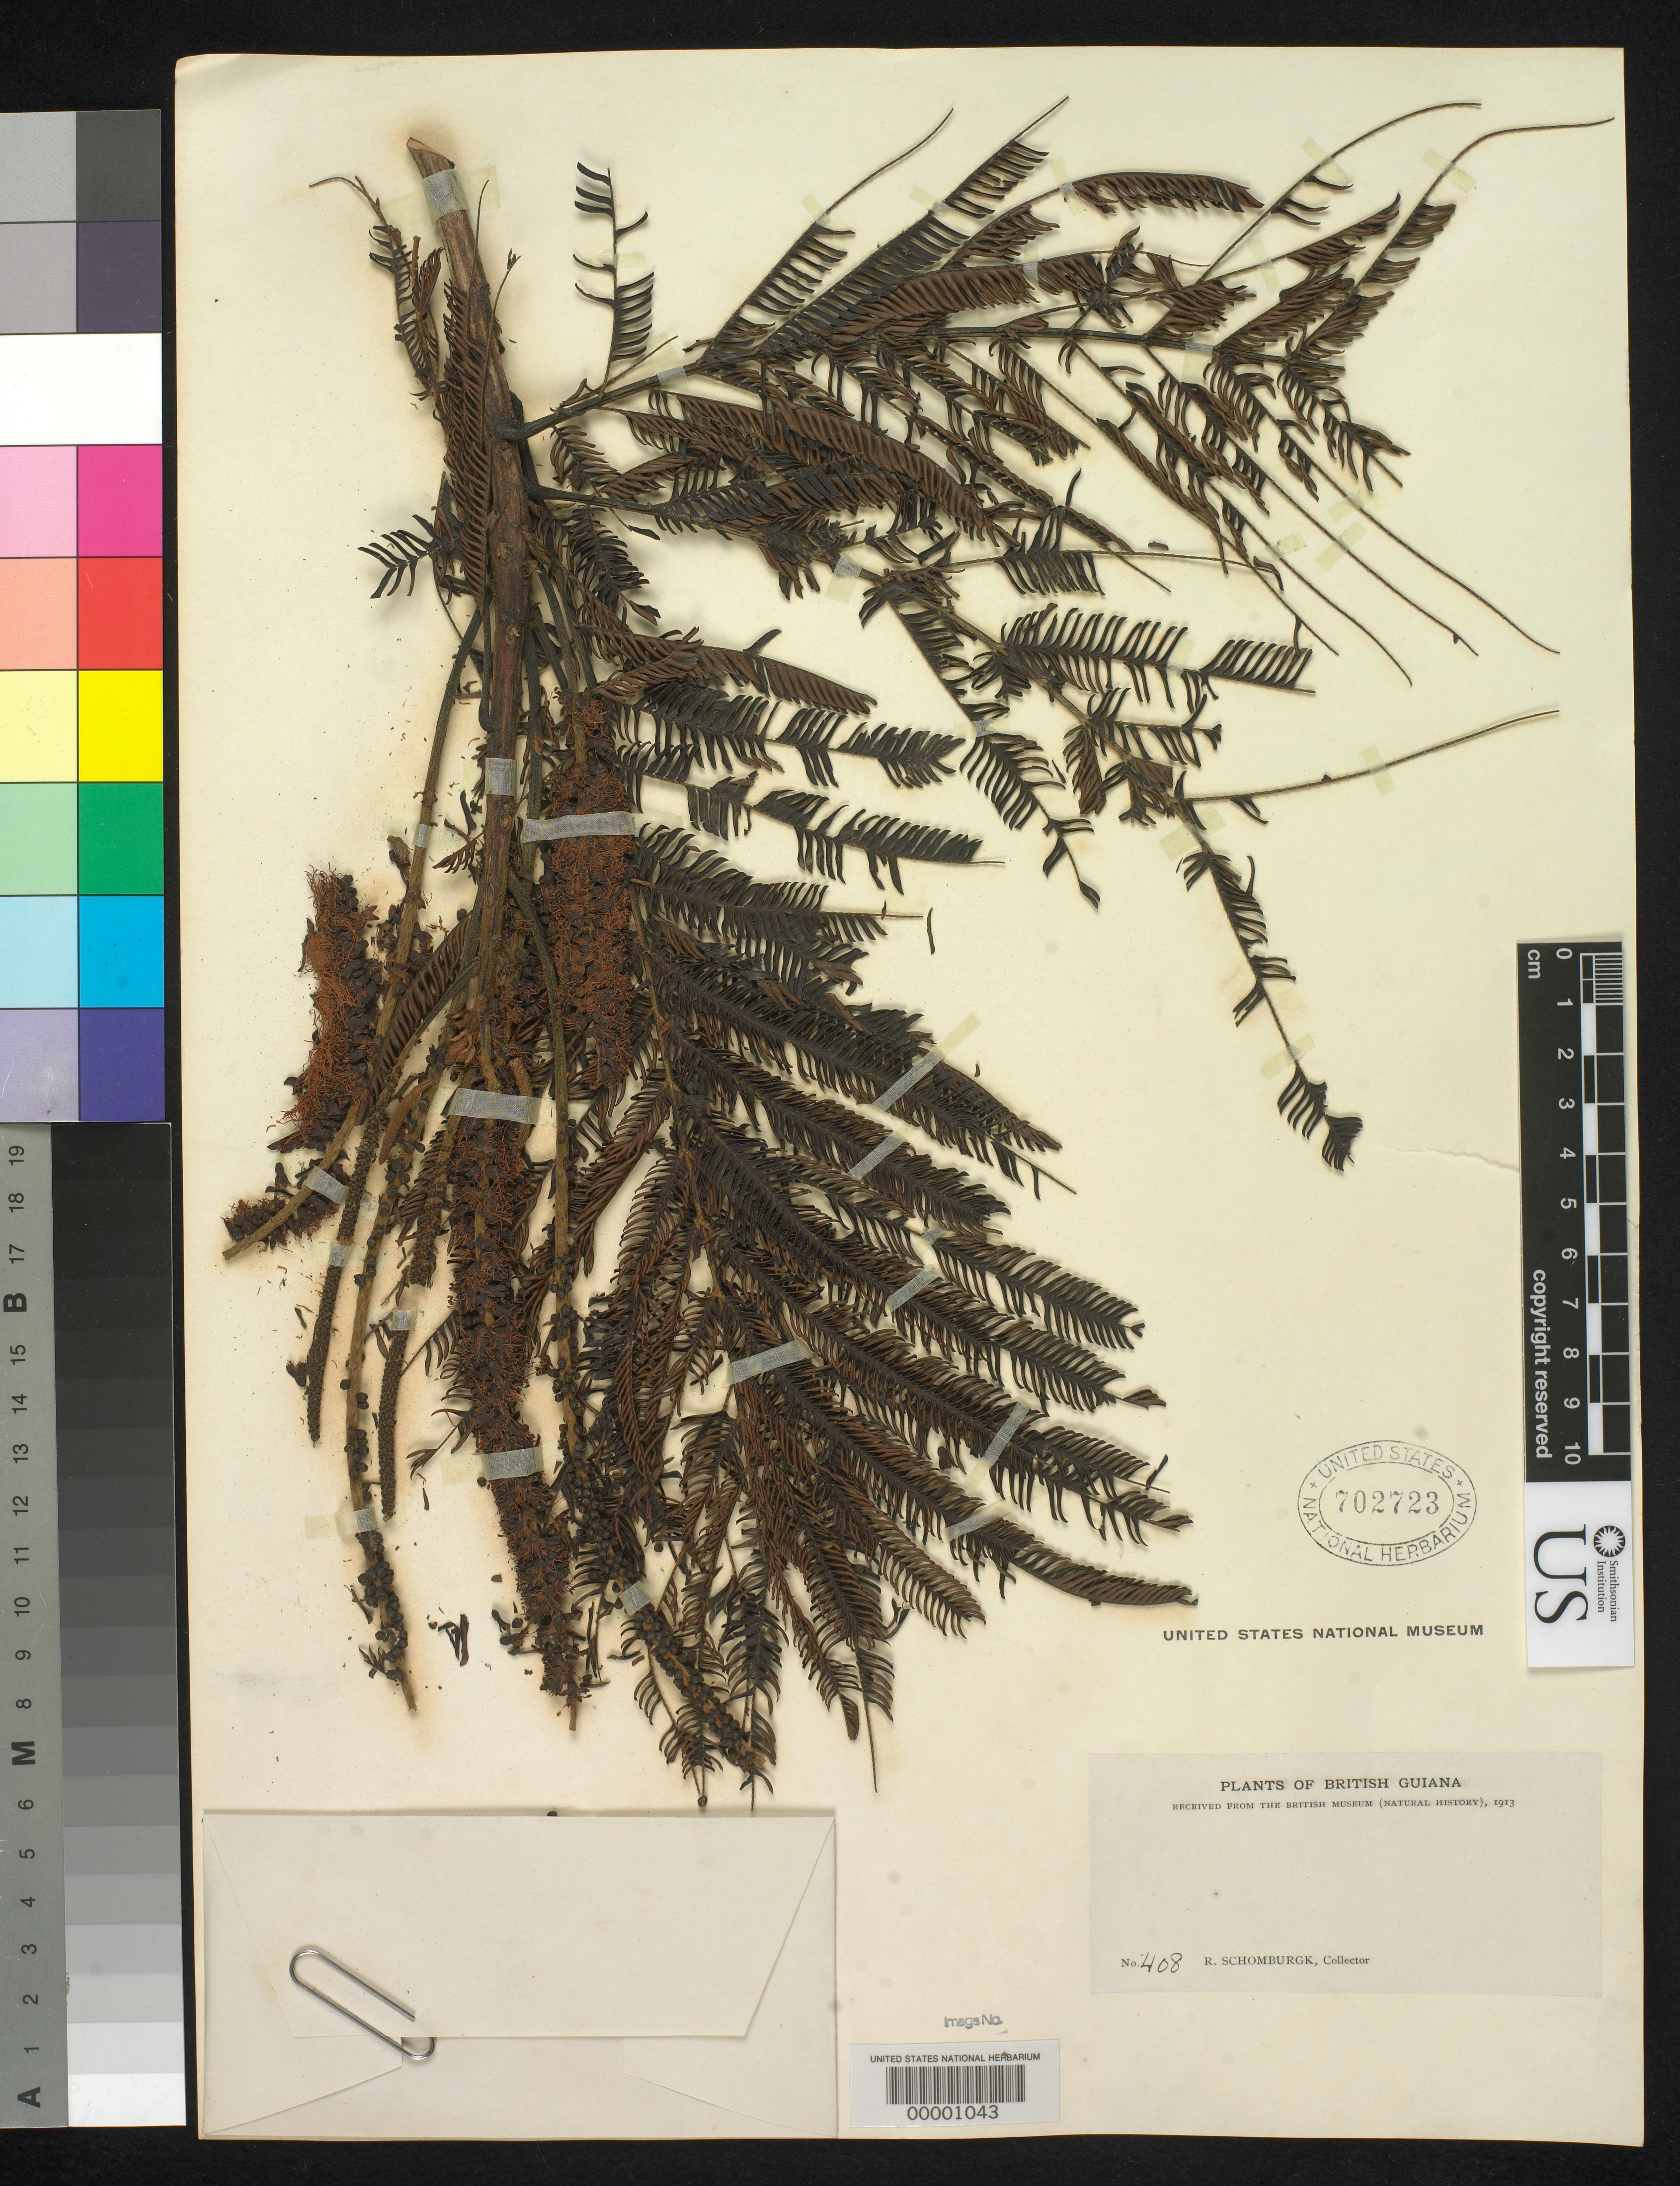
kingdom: Plantae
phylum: Tracheophyta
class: Magnoliopsida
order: Fabales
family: Fabaceae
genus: Pentaclethra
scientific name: Pentaclethra filamentosa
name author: Benth.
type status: Type Fragment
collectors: R. H. Schomburgk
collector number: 408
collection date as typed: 1837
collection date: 1837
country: Guyana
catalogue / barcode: US 702723